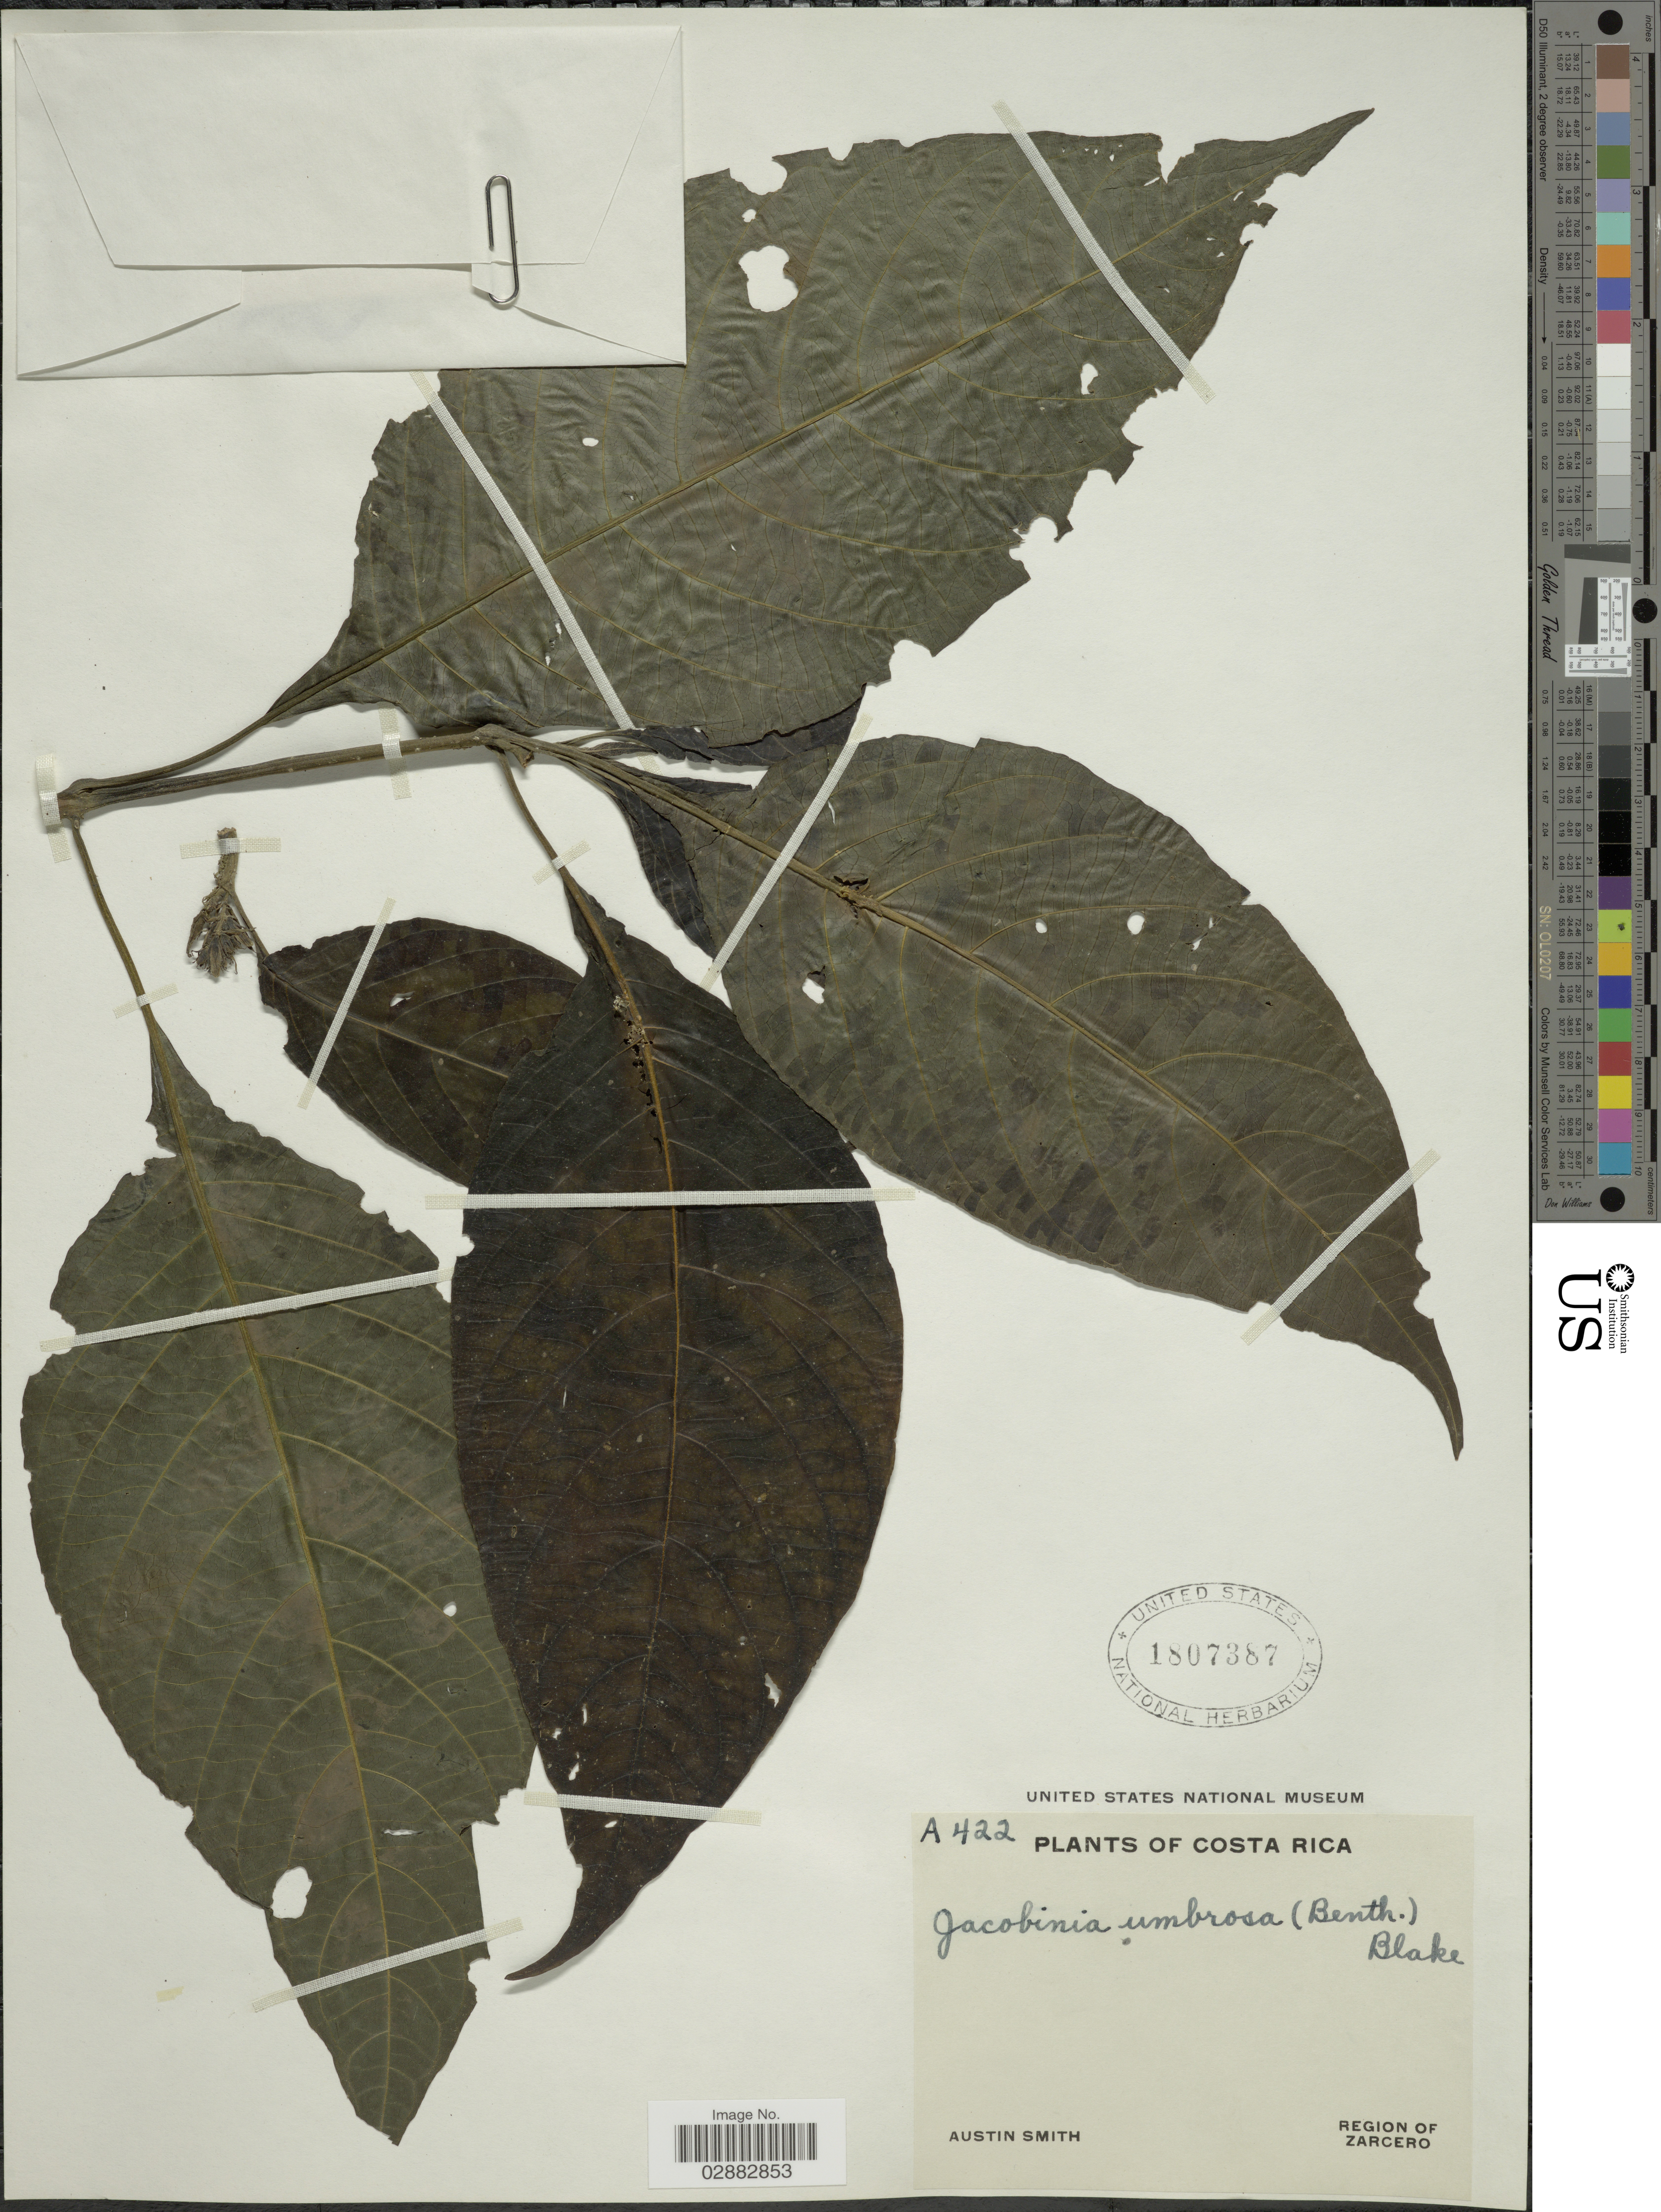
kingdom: Plantae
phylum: Tracheophyta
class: Magnoliopsida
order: Lamiales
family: Acanthaceae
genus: Jacobinia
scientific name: Jacobinia umbrosa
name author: (Benth.) S.F. Blake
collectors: Aust P. Smith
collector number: A422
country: Costa Rica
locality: Region of Zarcero.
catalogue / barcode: US 1807387